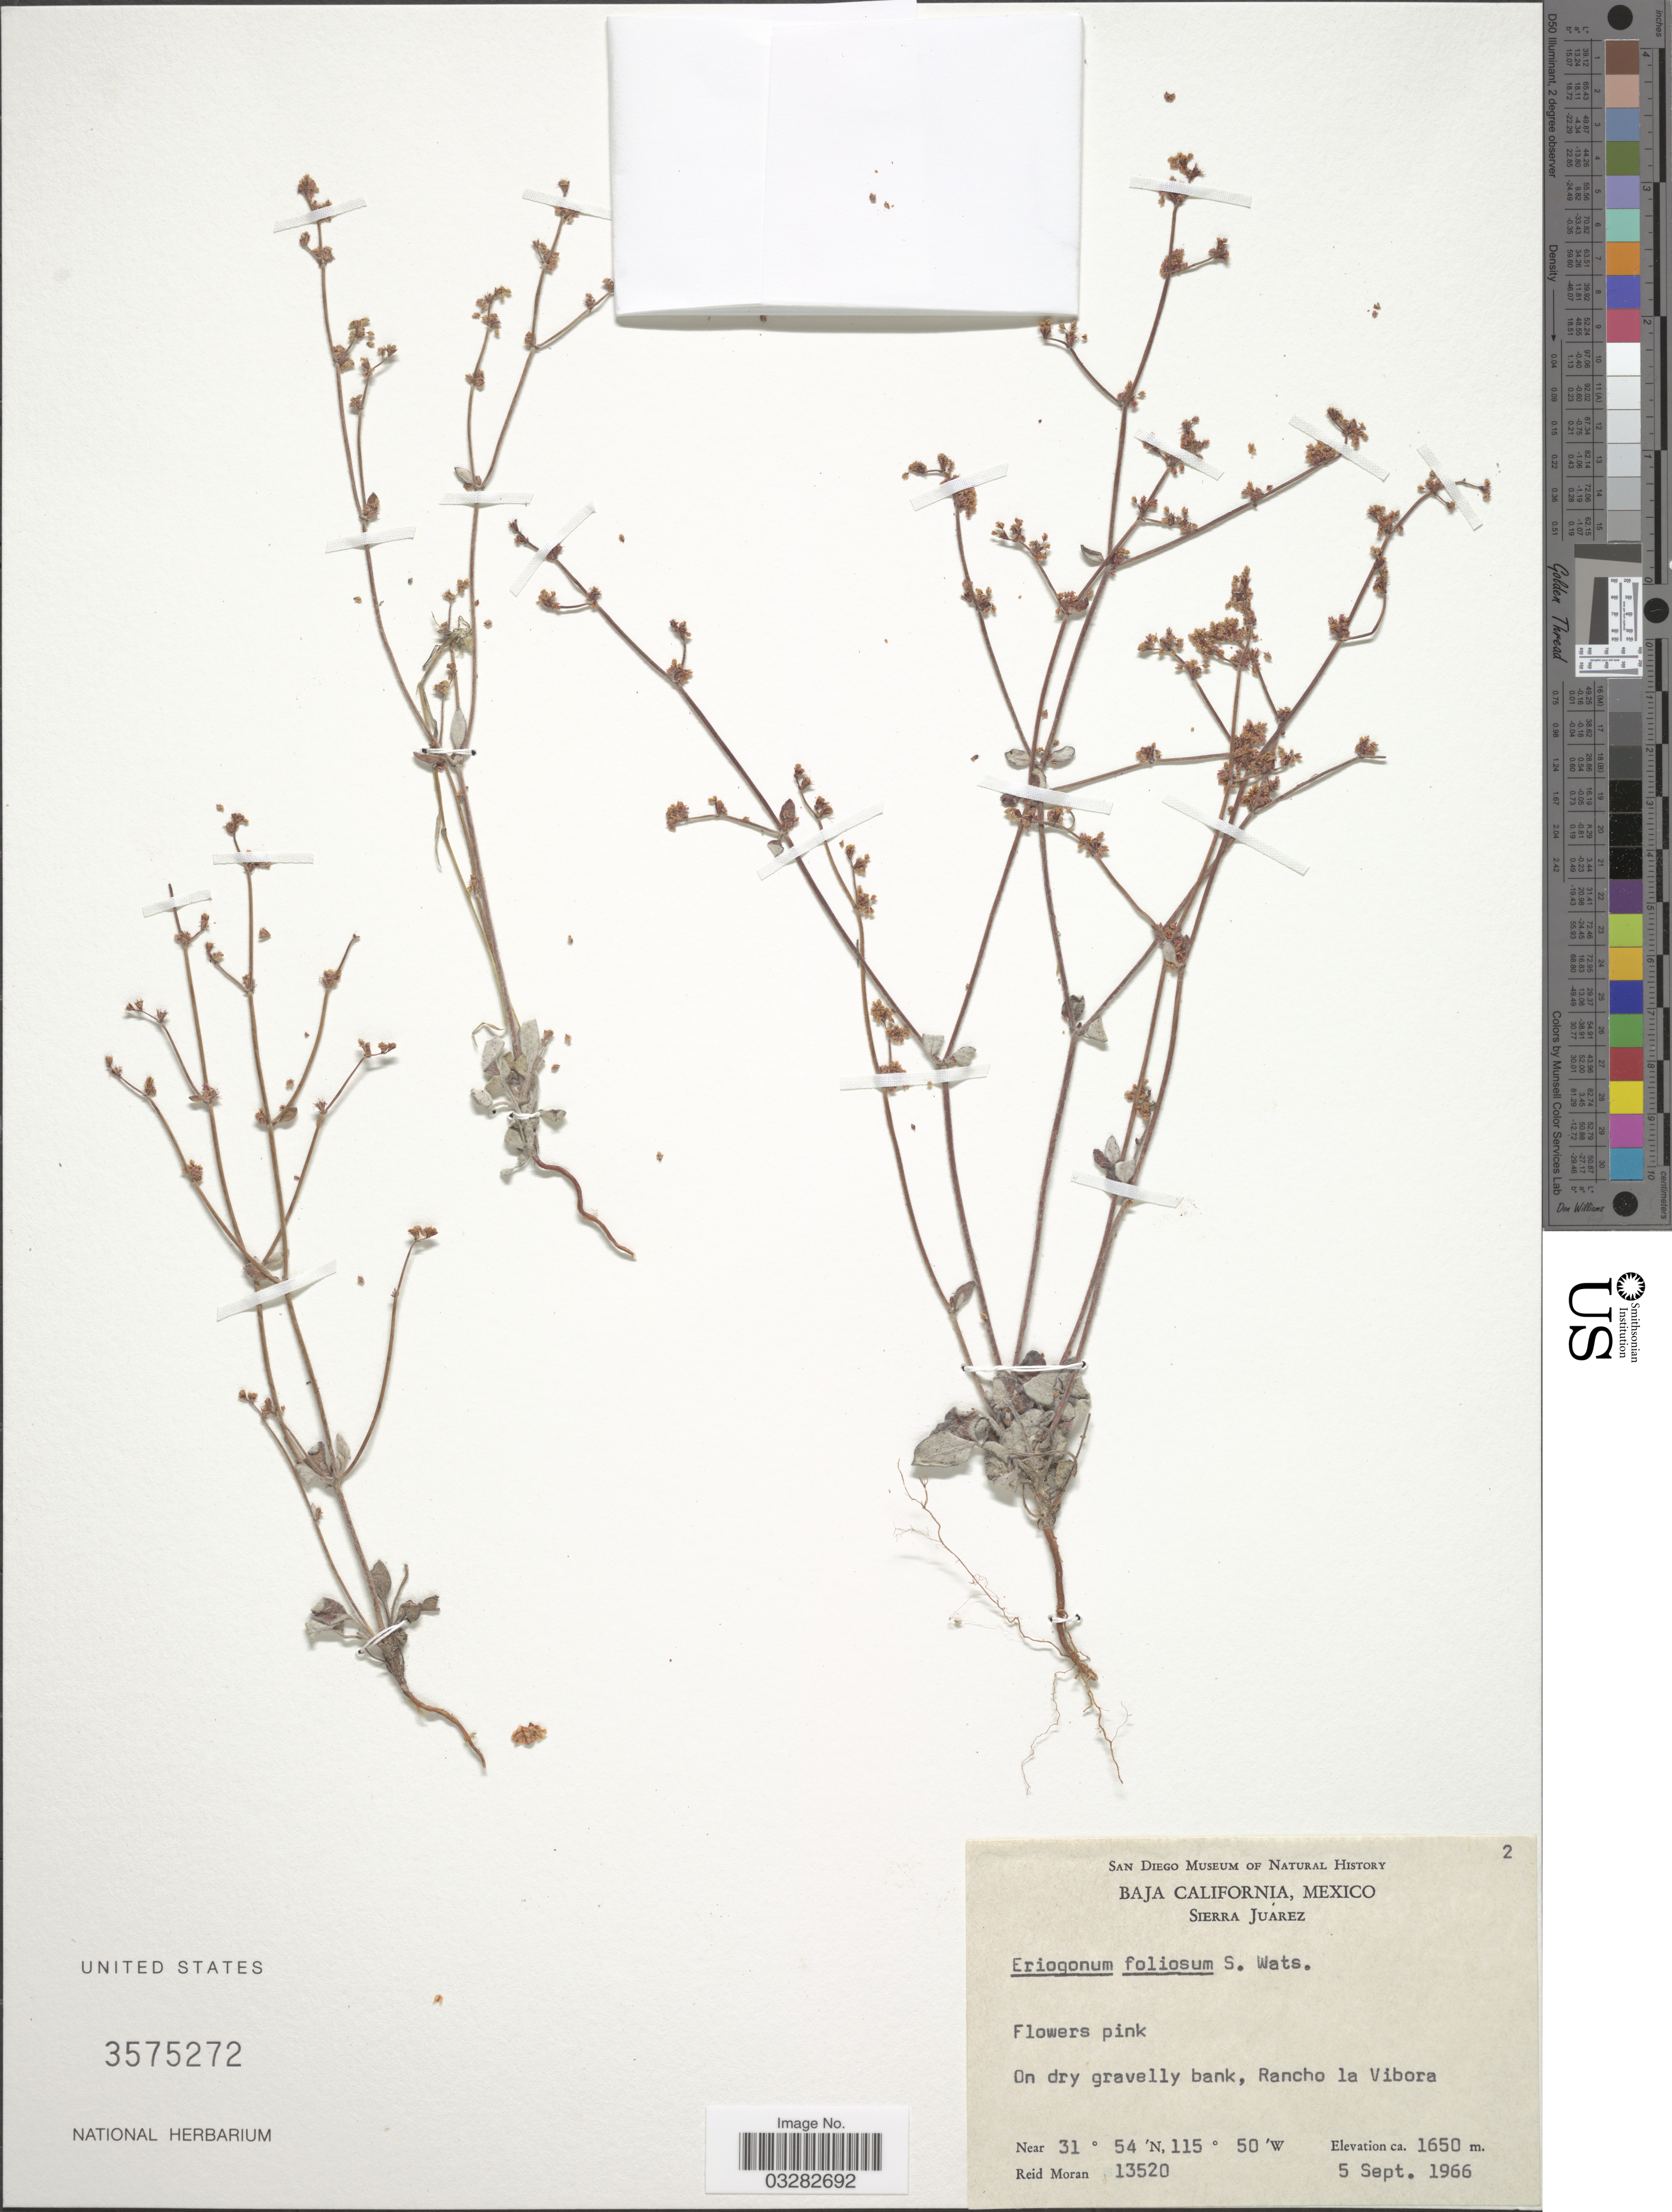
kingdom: Plantae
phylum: Tracheophyta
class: Magnoliopsida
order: Caryophyllales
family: Polygonaceae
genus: Eriogonum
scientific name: Eriogonum foliosum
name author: S. Watson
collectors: R. Moran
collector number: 13520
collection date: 1966-09-05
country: Mexico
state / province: Baja California Norte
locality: Sierra Juárez. On dry gravelly bank, Rancho la Vibora.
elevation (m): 1650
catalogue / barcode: US 3575272